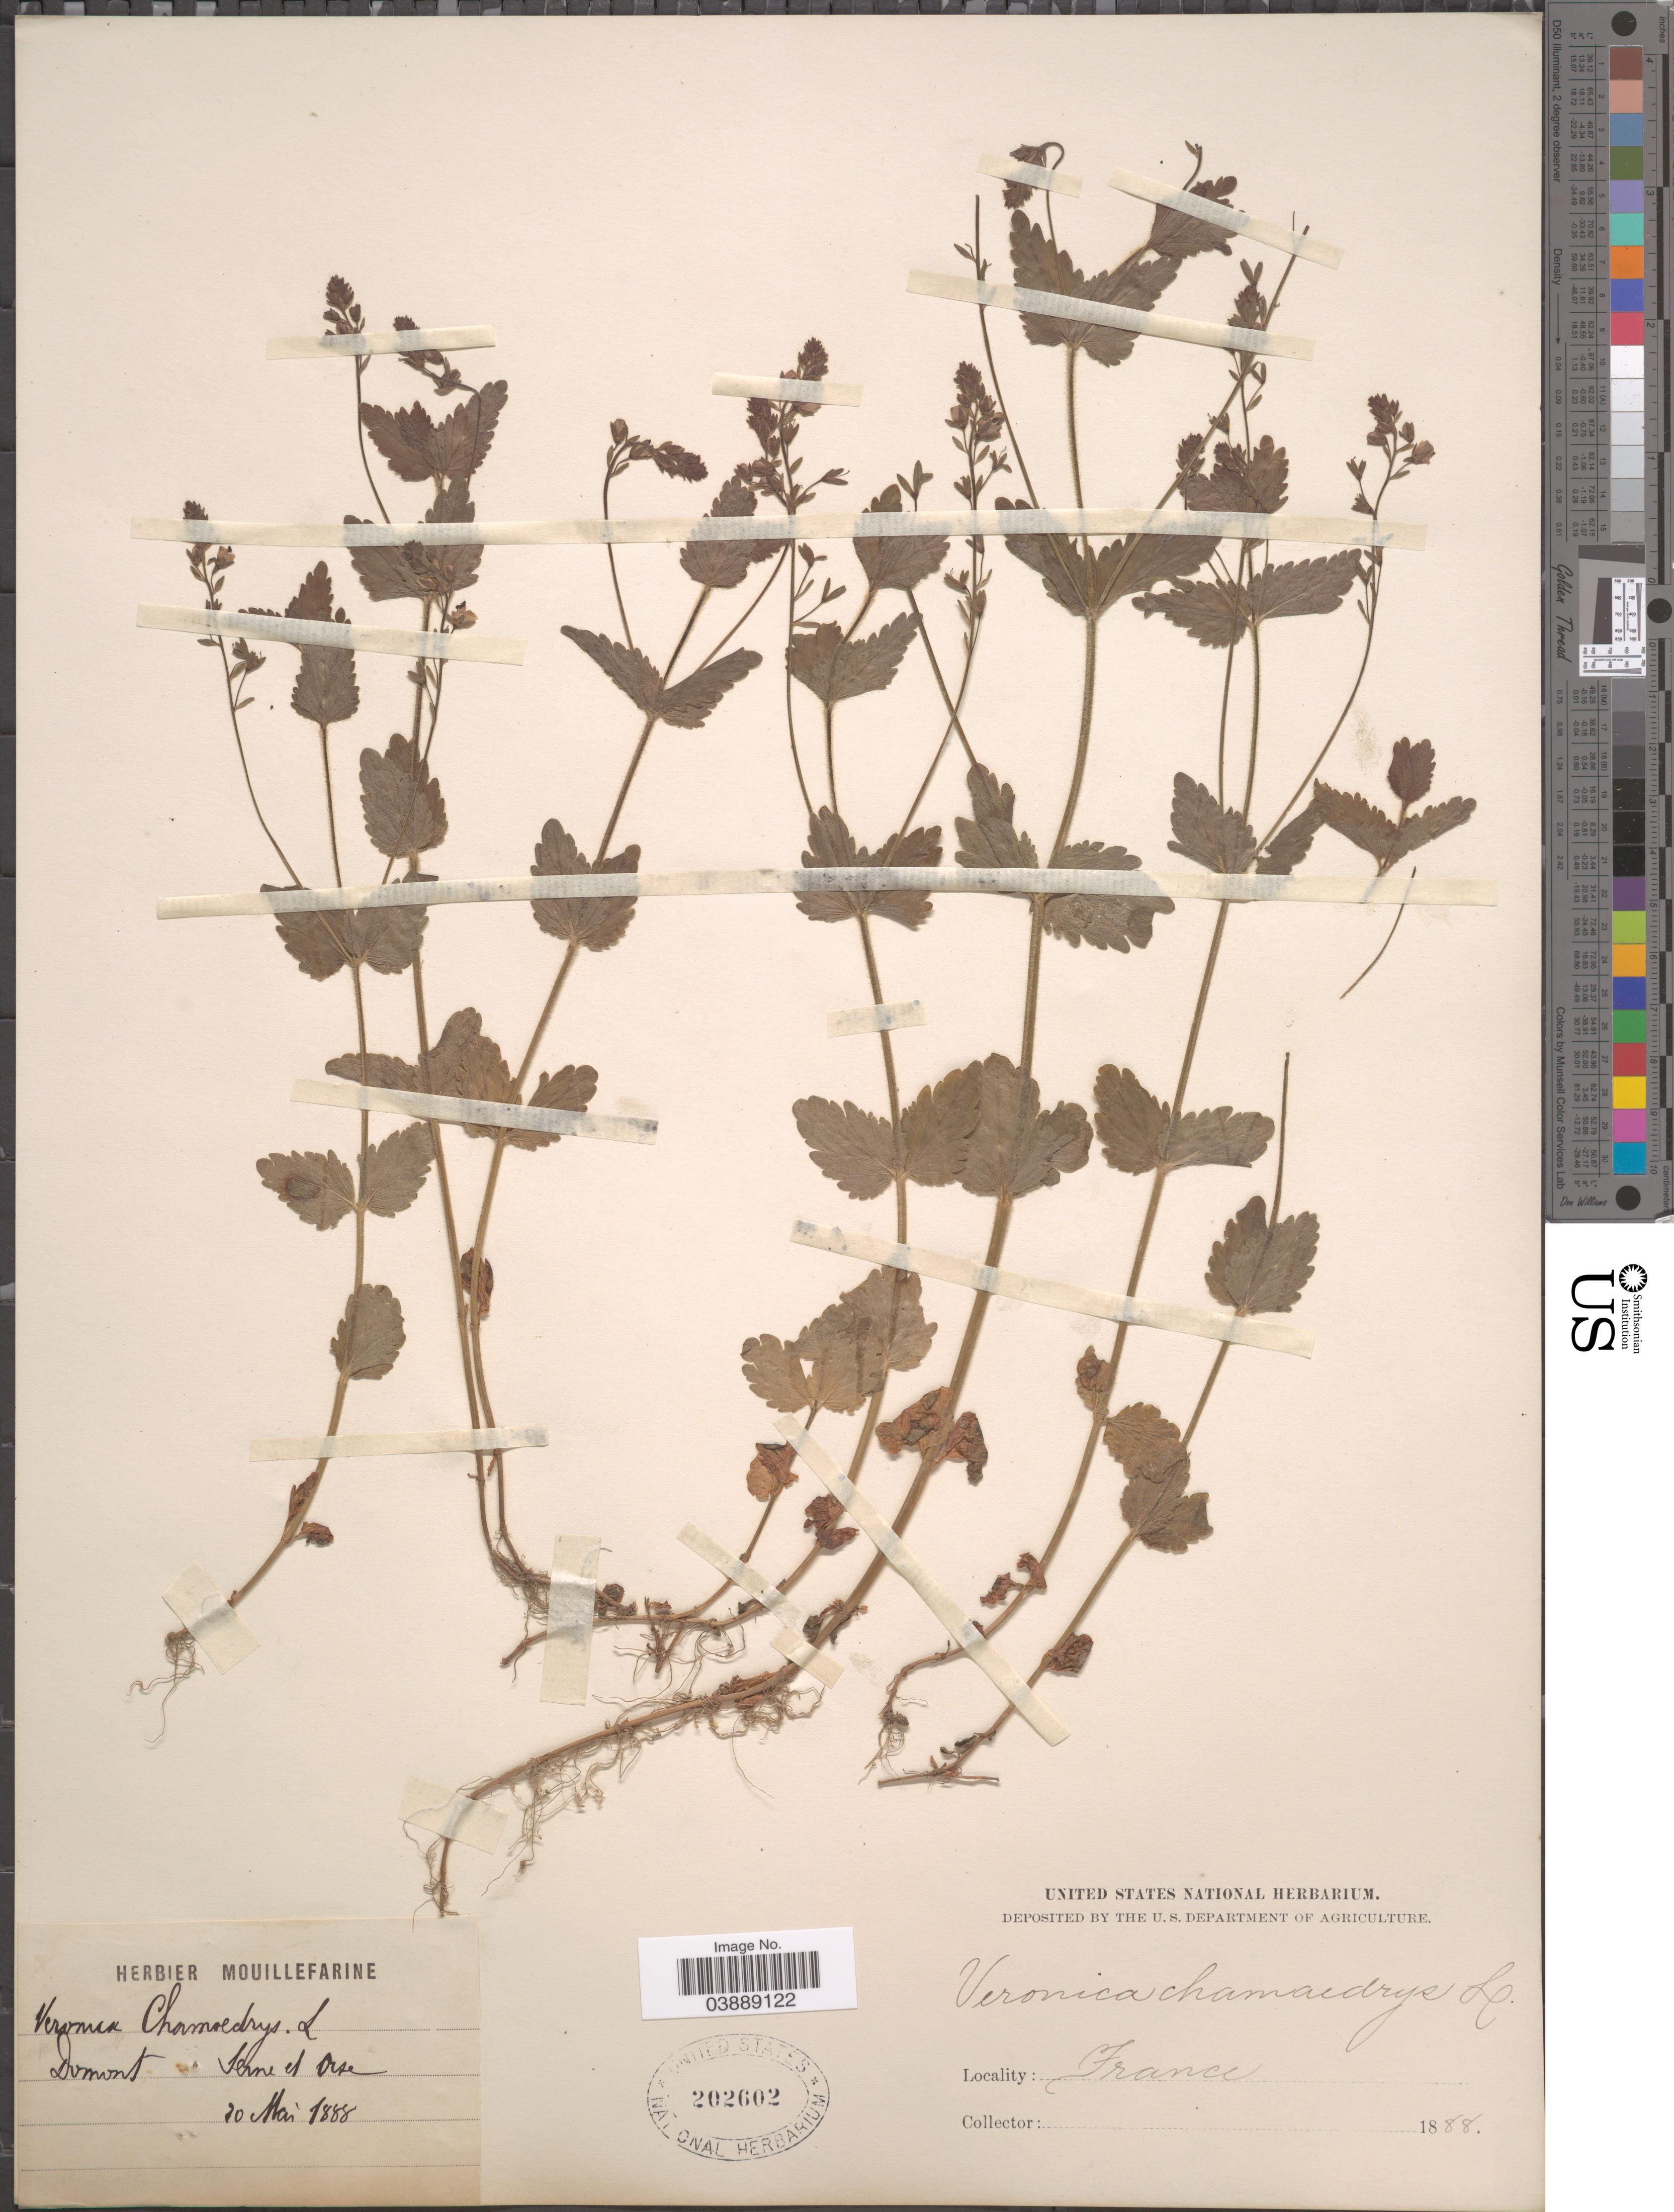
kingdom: Plantae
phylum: Tracheophyta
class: Magnoliopsida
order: Lamiales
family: Plantaginaceae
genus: Veronica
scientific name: Veronica chamaedrys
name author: L.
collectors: ex herb. Mouillefarine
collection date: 1888-05-20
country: France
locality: Domont, Seine et Oise.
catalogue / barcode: US 202602